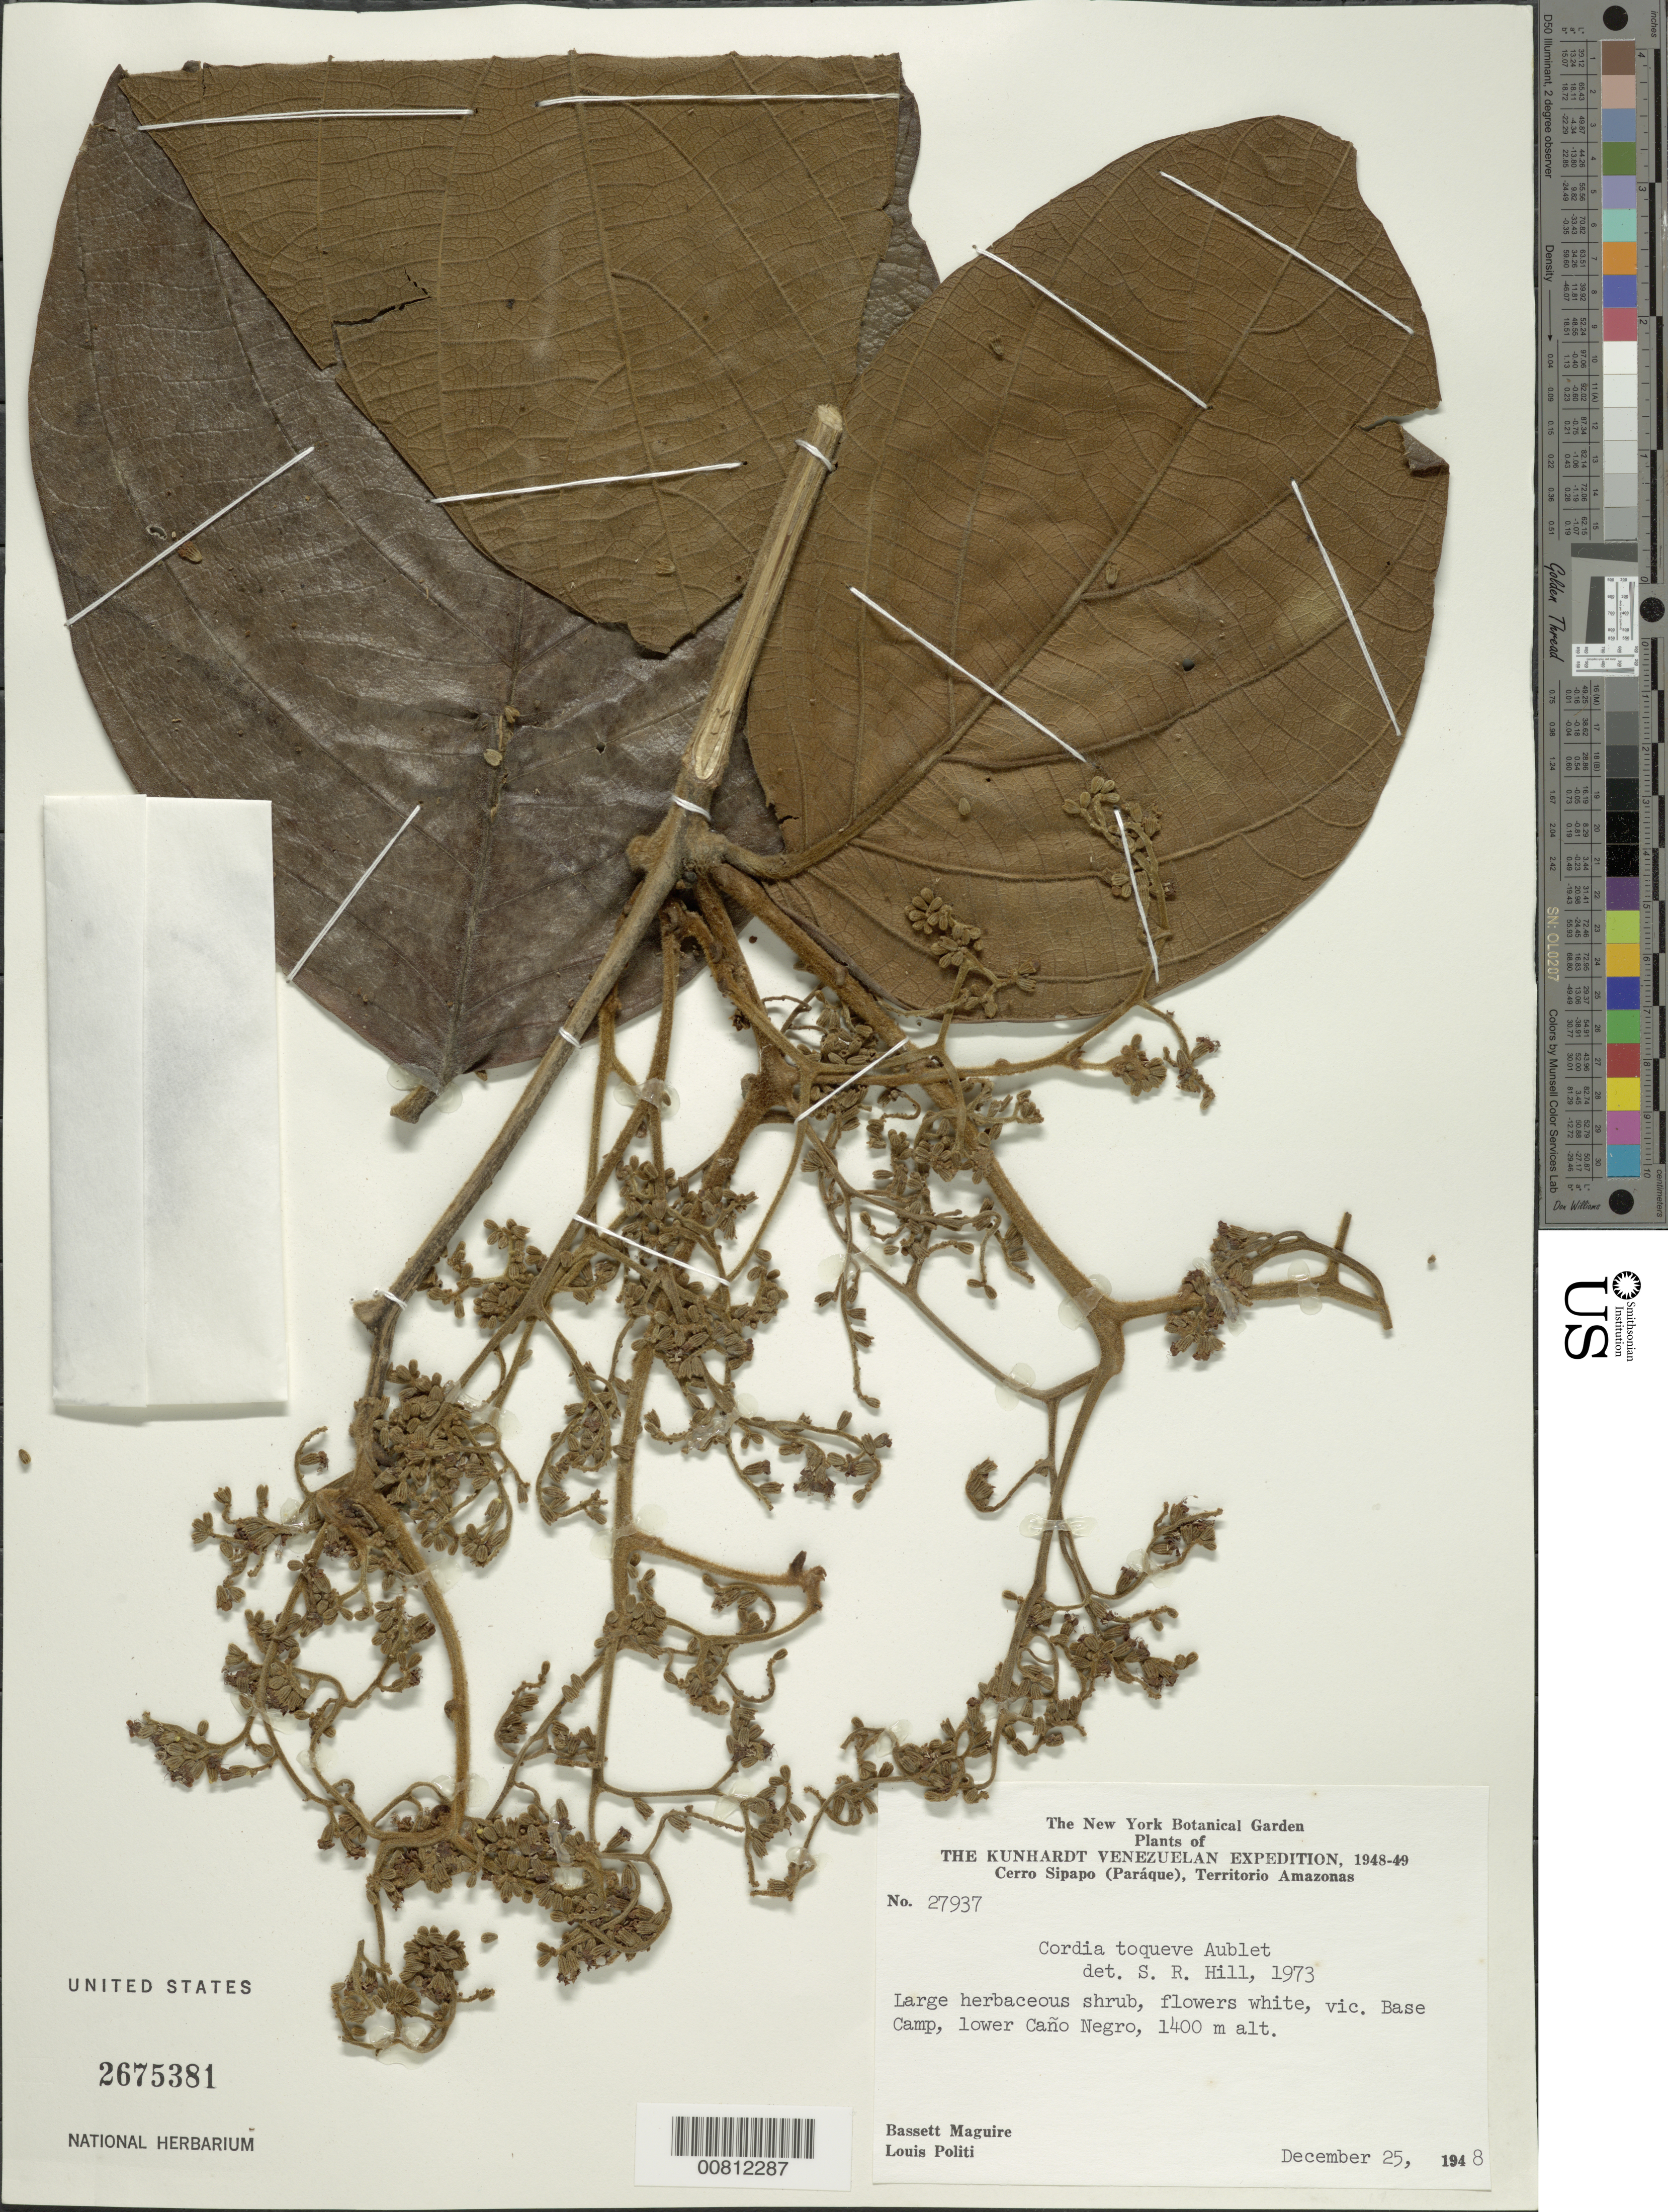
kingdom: Plantae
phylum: Tracheophyta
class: Magnoliopsida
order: Boraginales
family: Cordiaceae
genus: Cordia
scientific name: Cordia toqueve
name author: Aubl.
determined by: Hill, Steven R.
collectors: B. Maguire & L. Politi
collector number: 27937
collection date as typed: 25-Dec-48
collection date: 1948-12-25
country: Venezuela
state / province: Amazonas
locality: Cerro Sipapo (Paráque), base camp, lower Caño River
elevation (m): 1400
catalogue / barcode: US 2675381